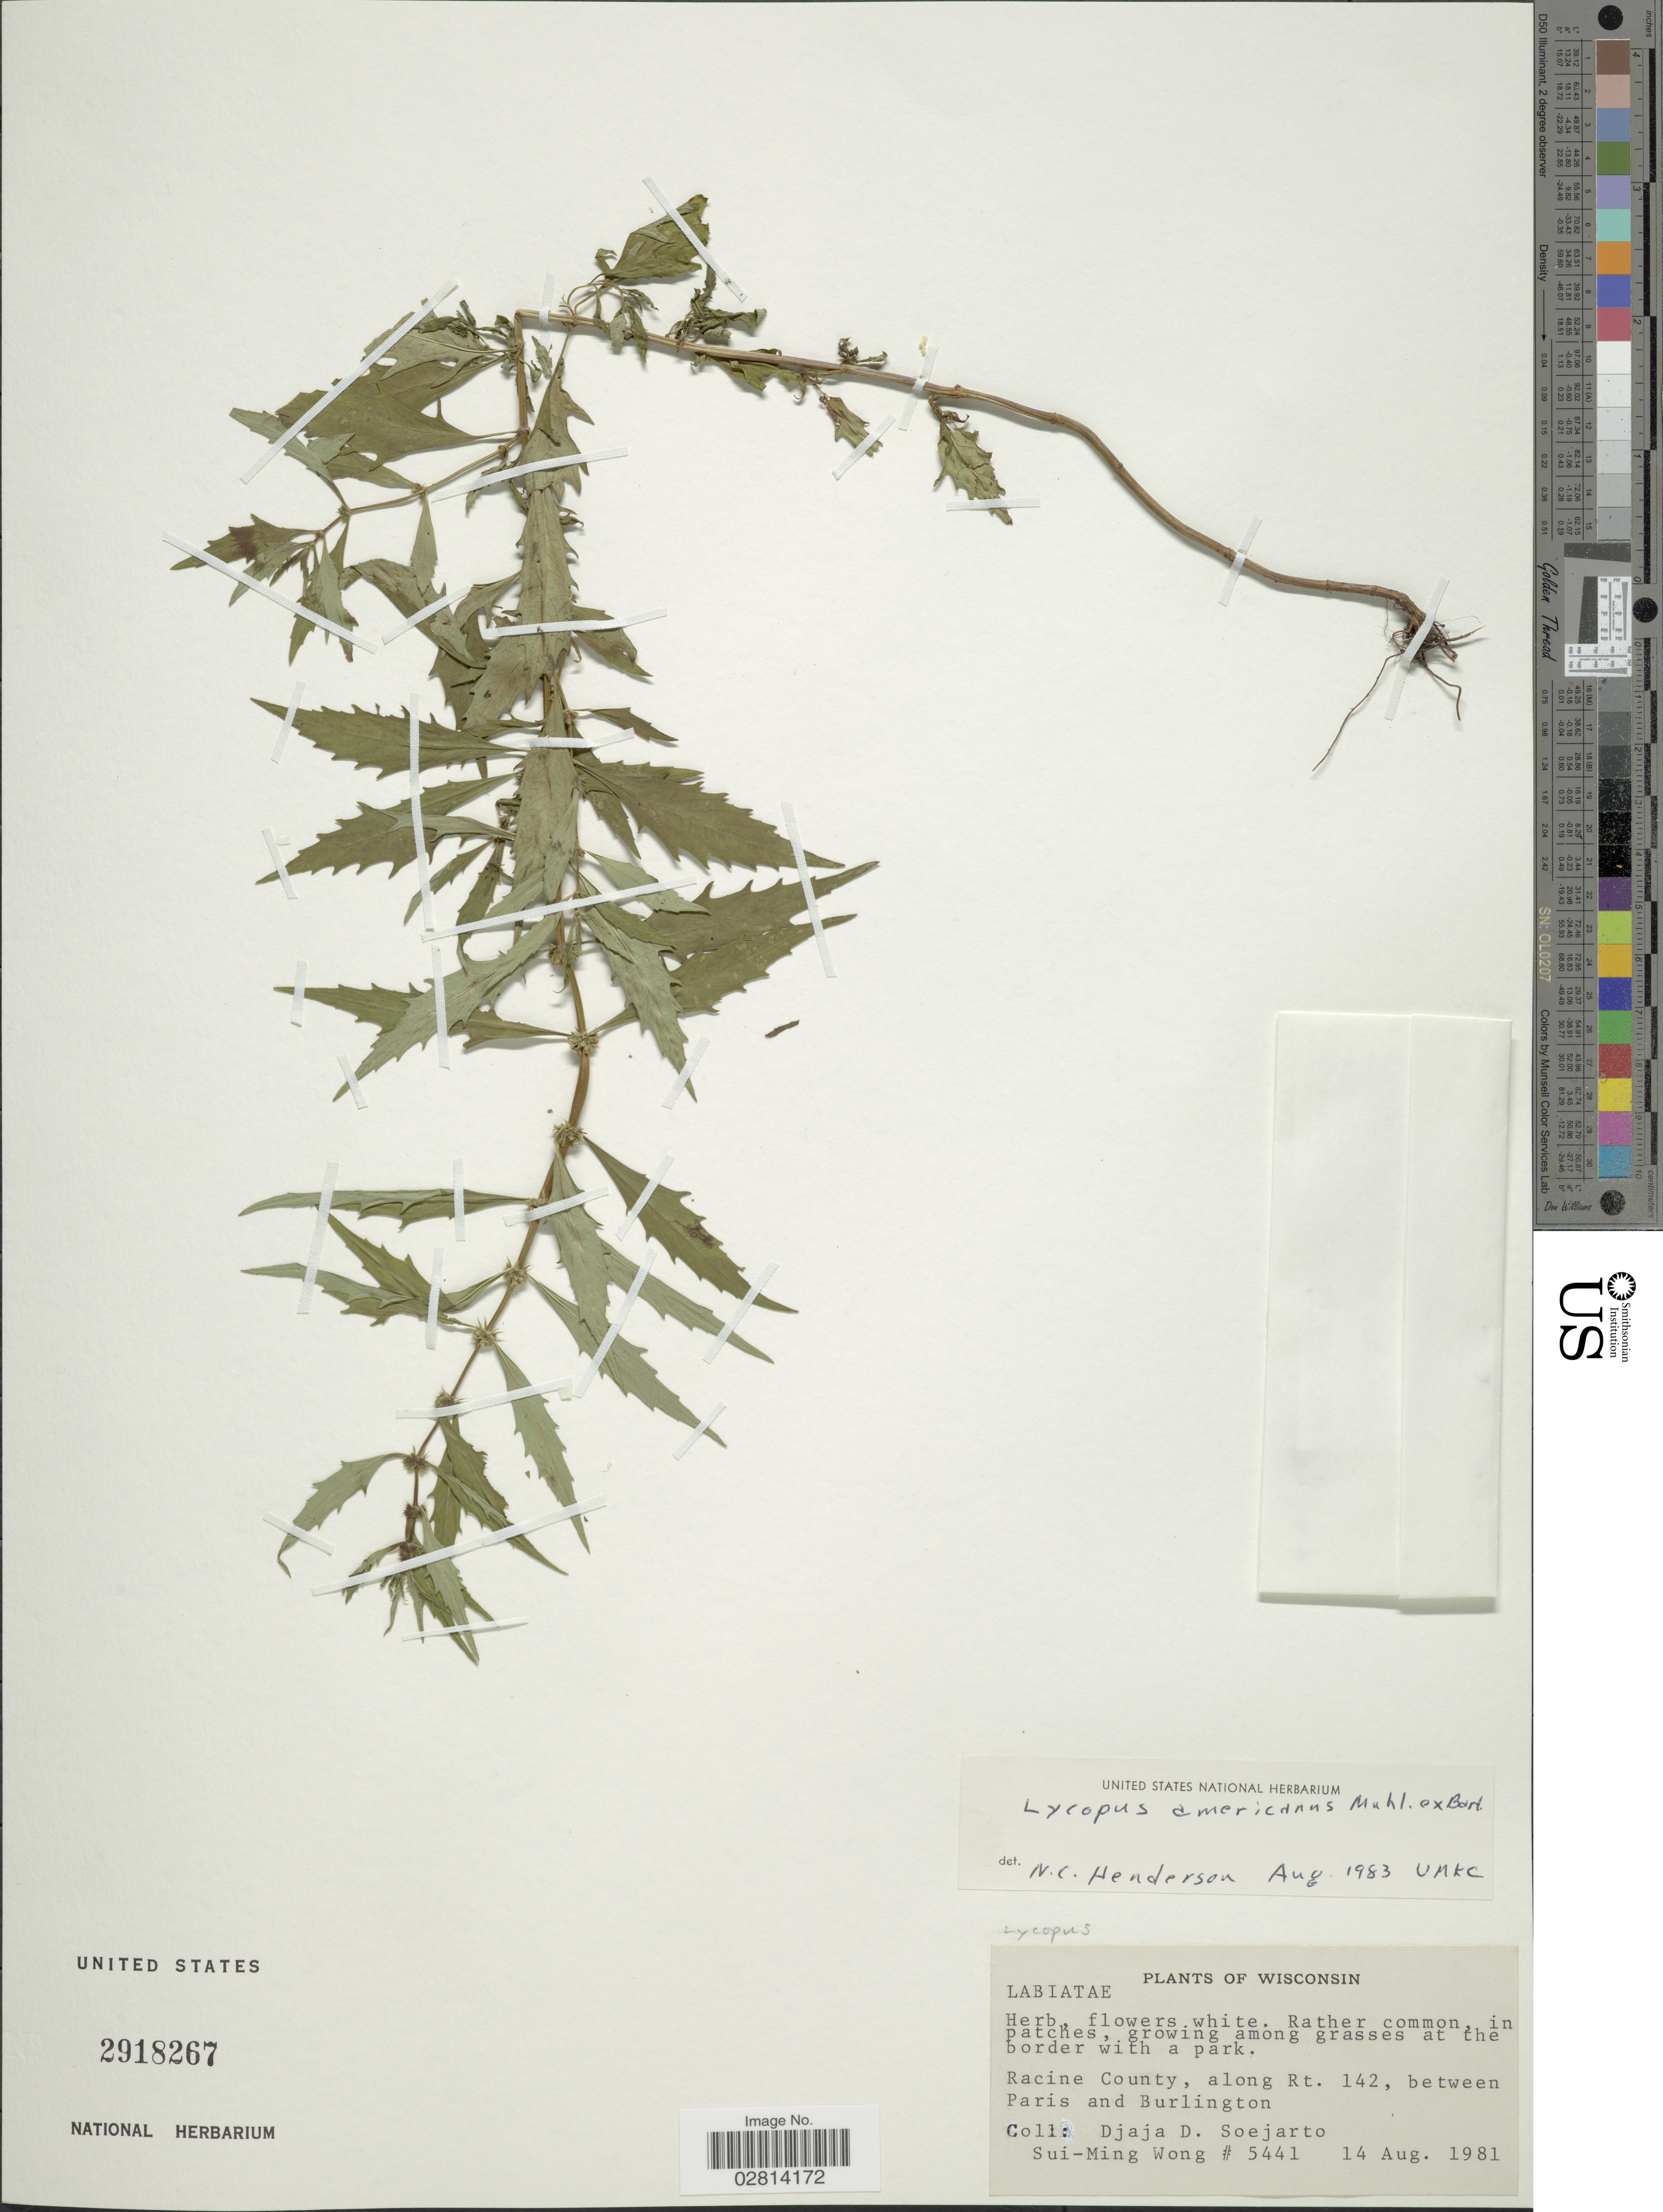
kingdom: Plantae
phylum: Tracheophyta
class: Magnoliopsida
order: Lamiales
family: Lamiaceae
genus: Lycopus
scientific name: Lycopus americanus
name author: Muhl. ex W.P.C. Barton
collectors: D. D. Soejarto & S. Wong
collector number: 5441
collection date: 1981-08-14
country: United States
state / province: Wisconsin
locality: Racine County, along Rt. 142, between Paris and Burlington.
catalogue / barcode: US 2918267